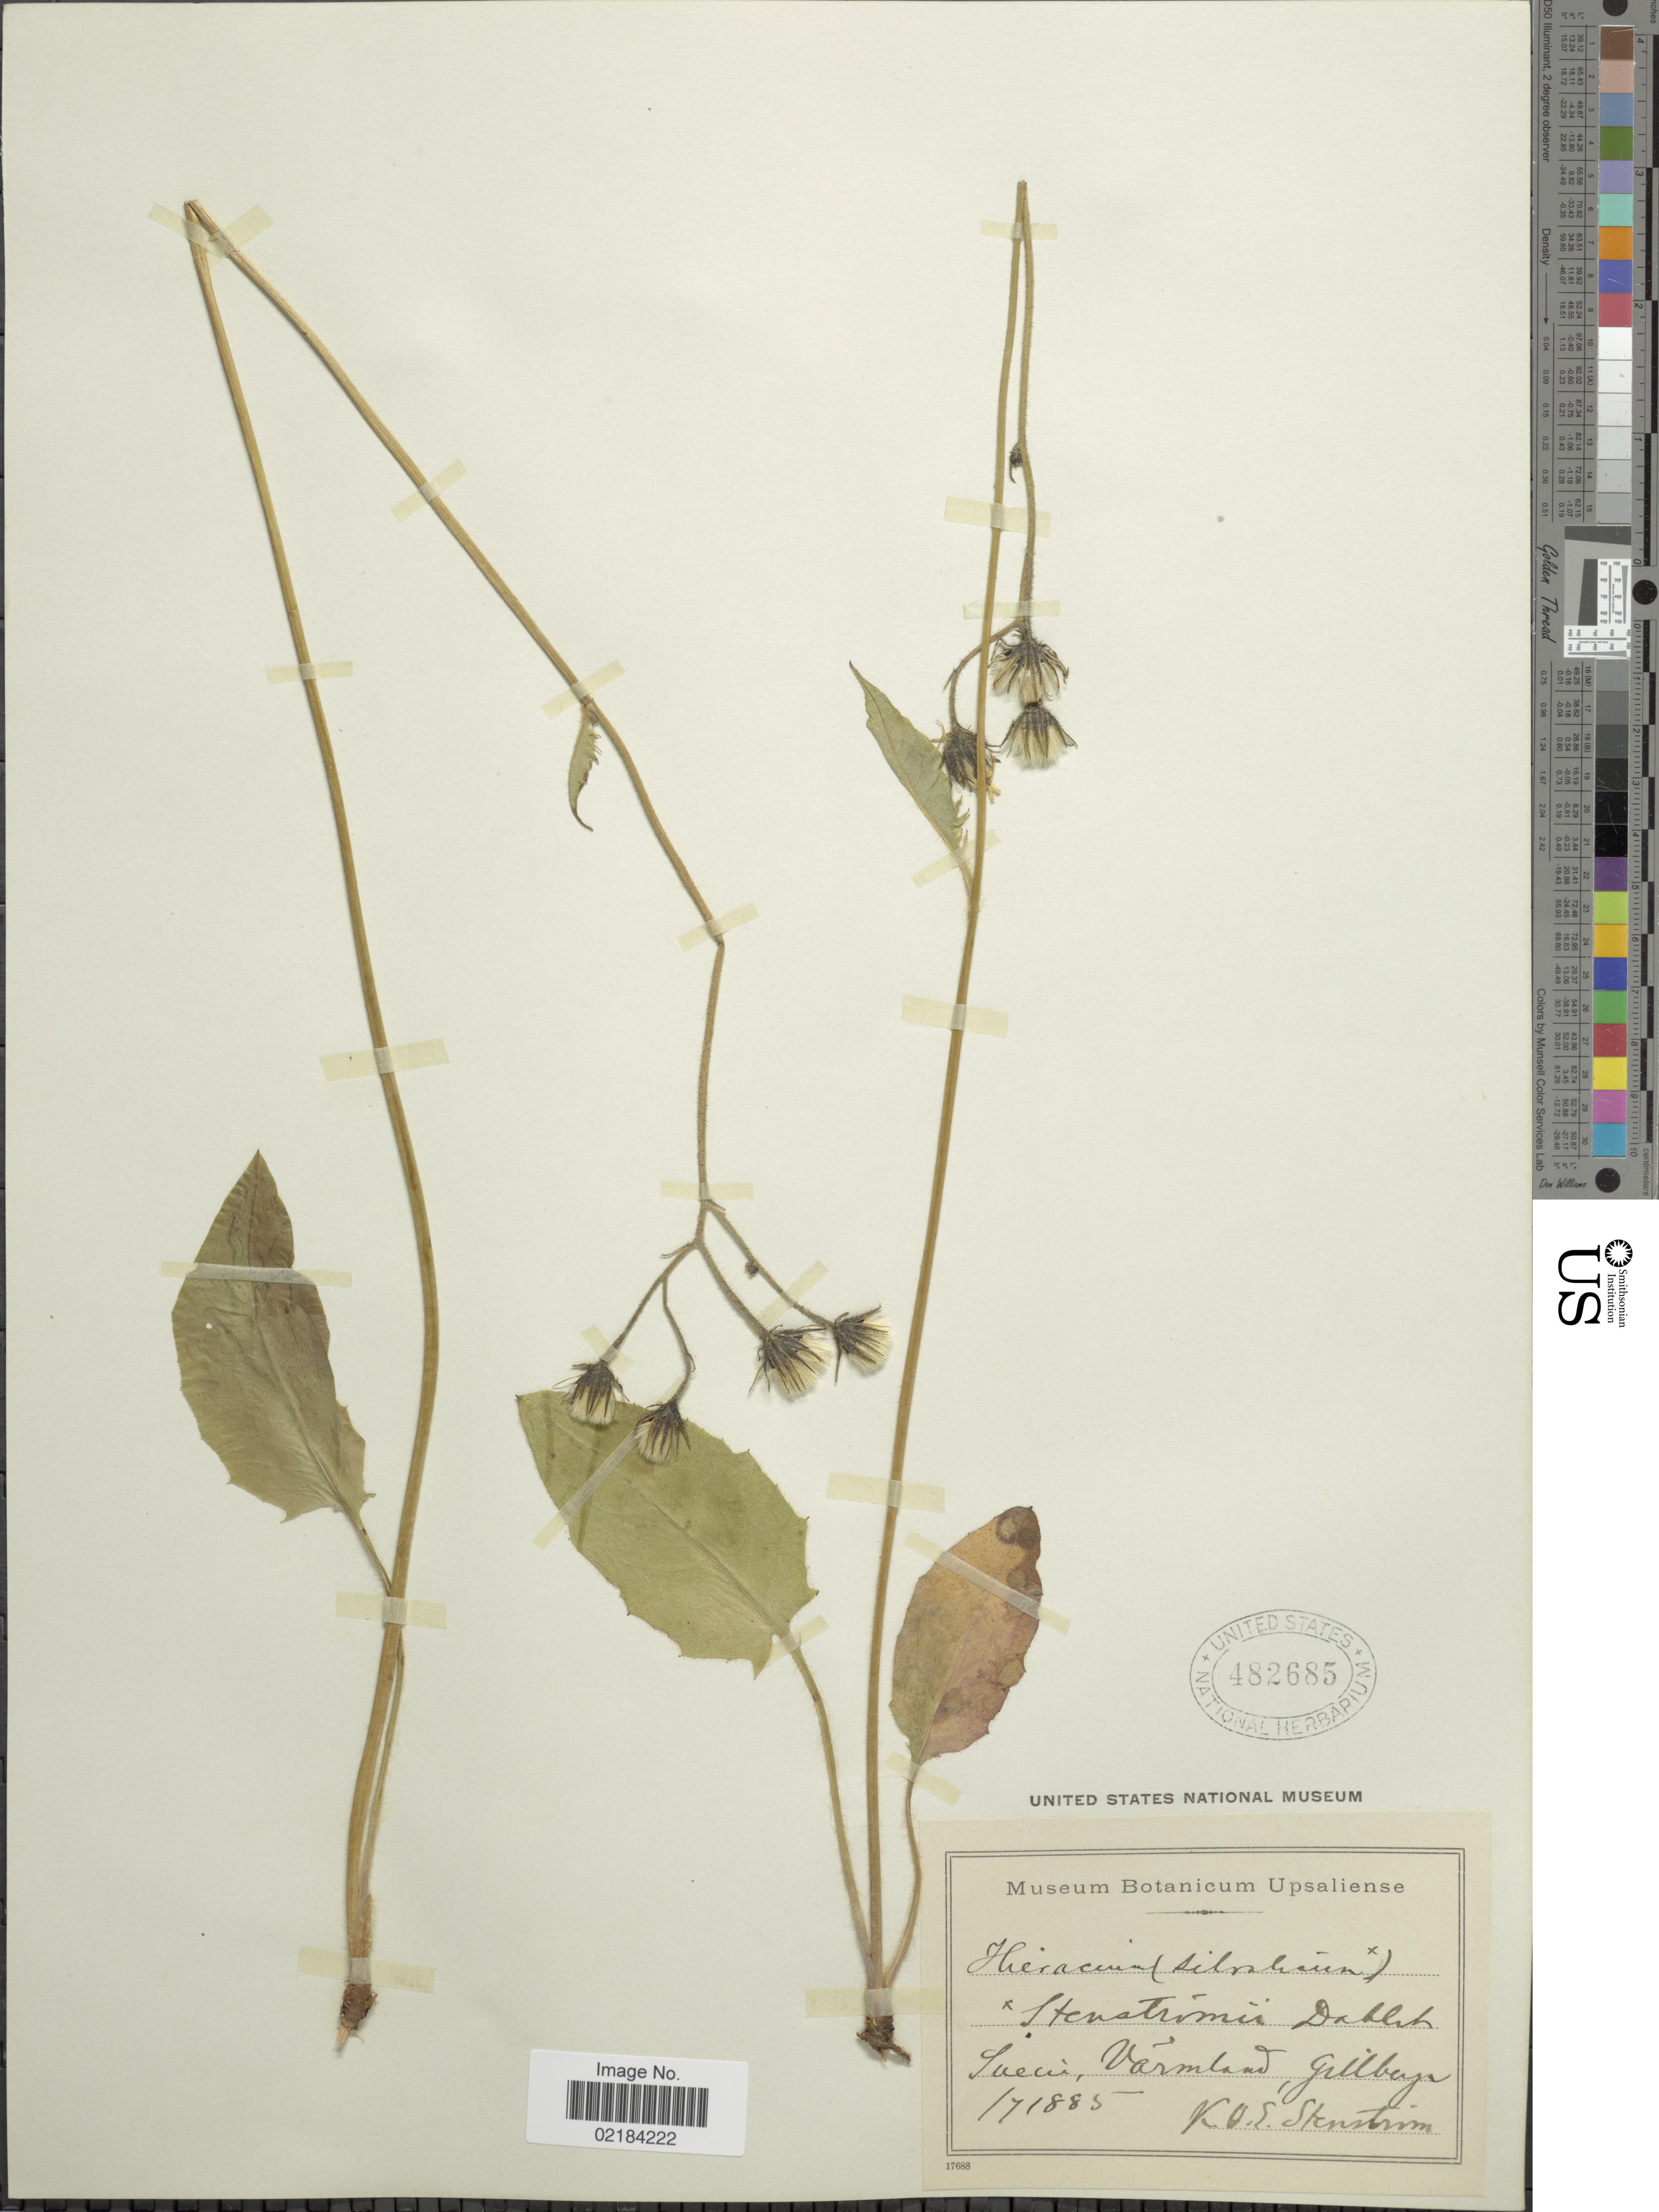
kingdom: Plantae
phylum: Tracheophyta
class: Magnoliopsida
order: Asterales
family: Asteraceae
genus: Hieracium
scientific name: Hieracium sylvaticum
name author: (L.) Gouan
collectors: K. O. E. Stenström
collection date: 1885-07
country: Sweden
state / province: Varmland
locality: Varmland, Gillberga.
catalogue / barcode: US 482685